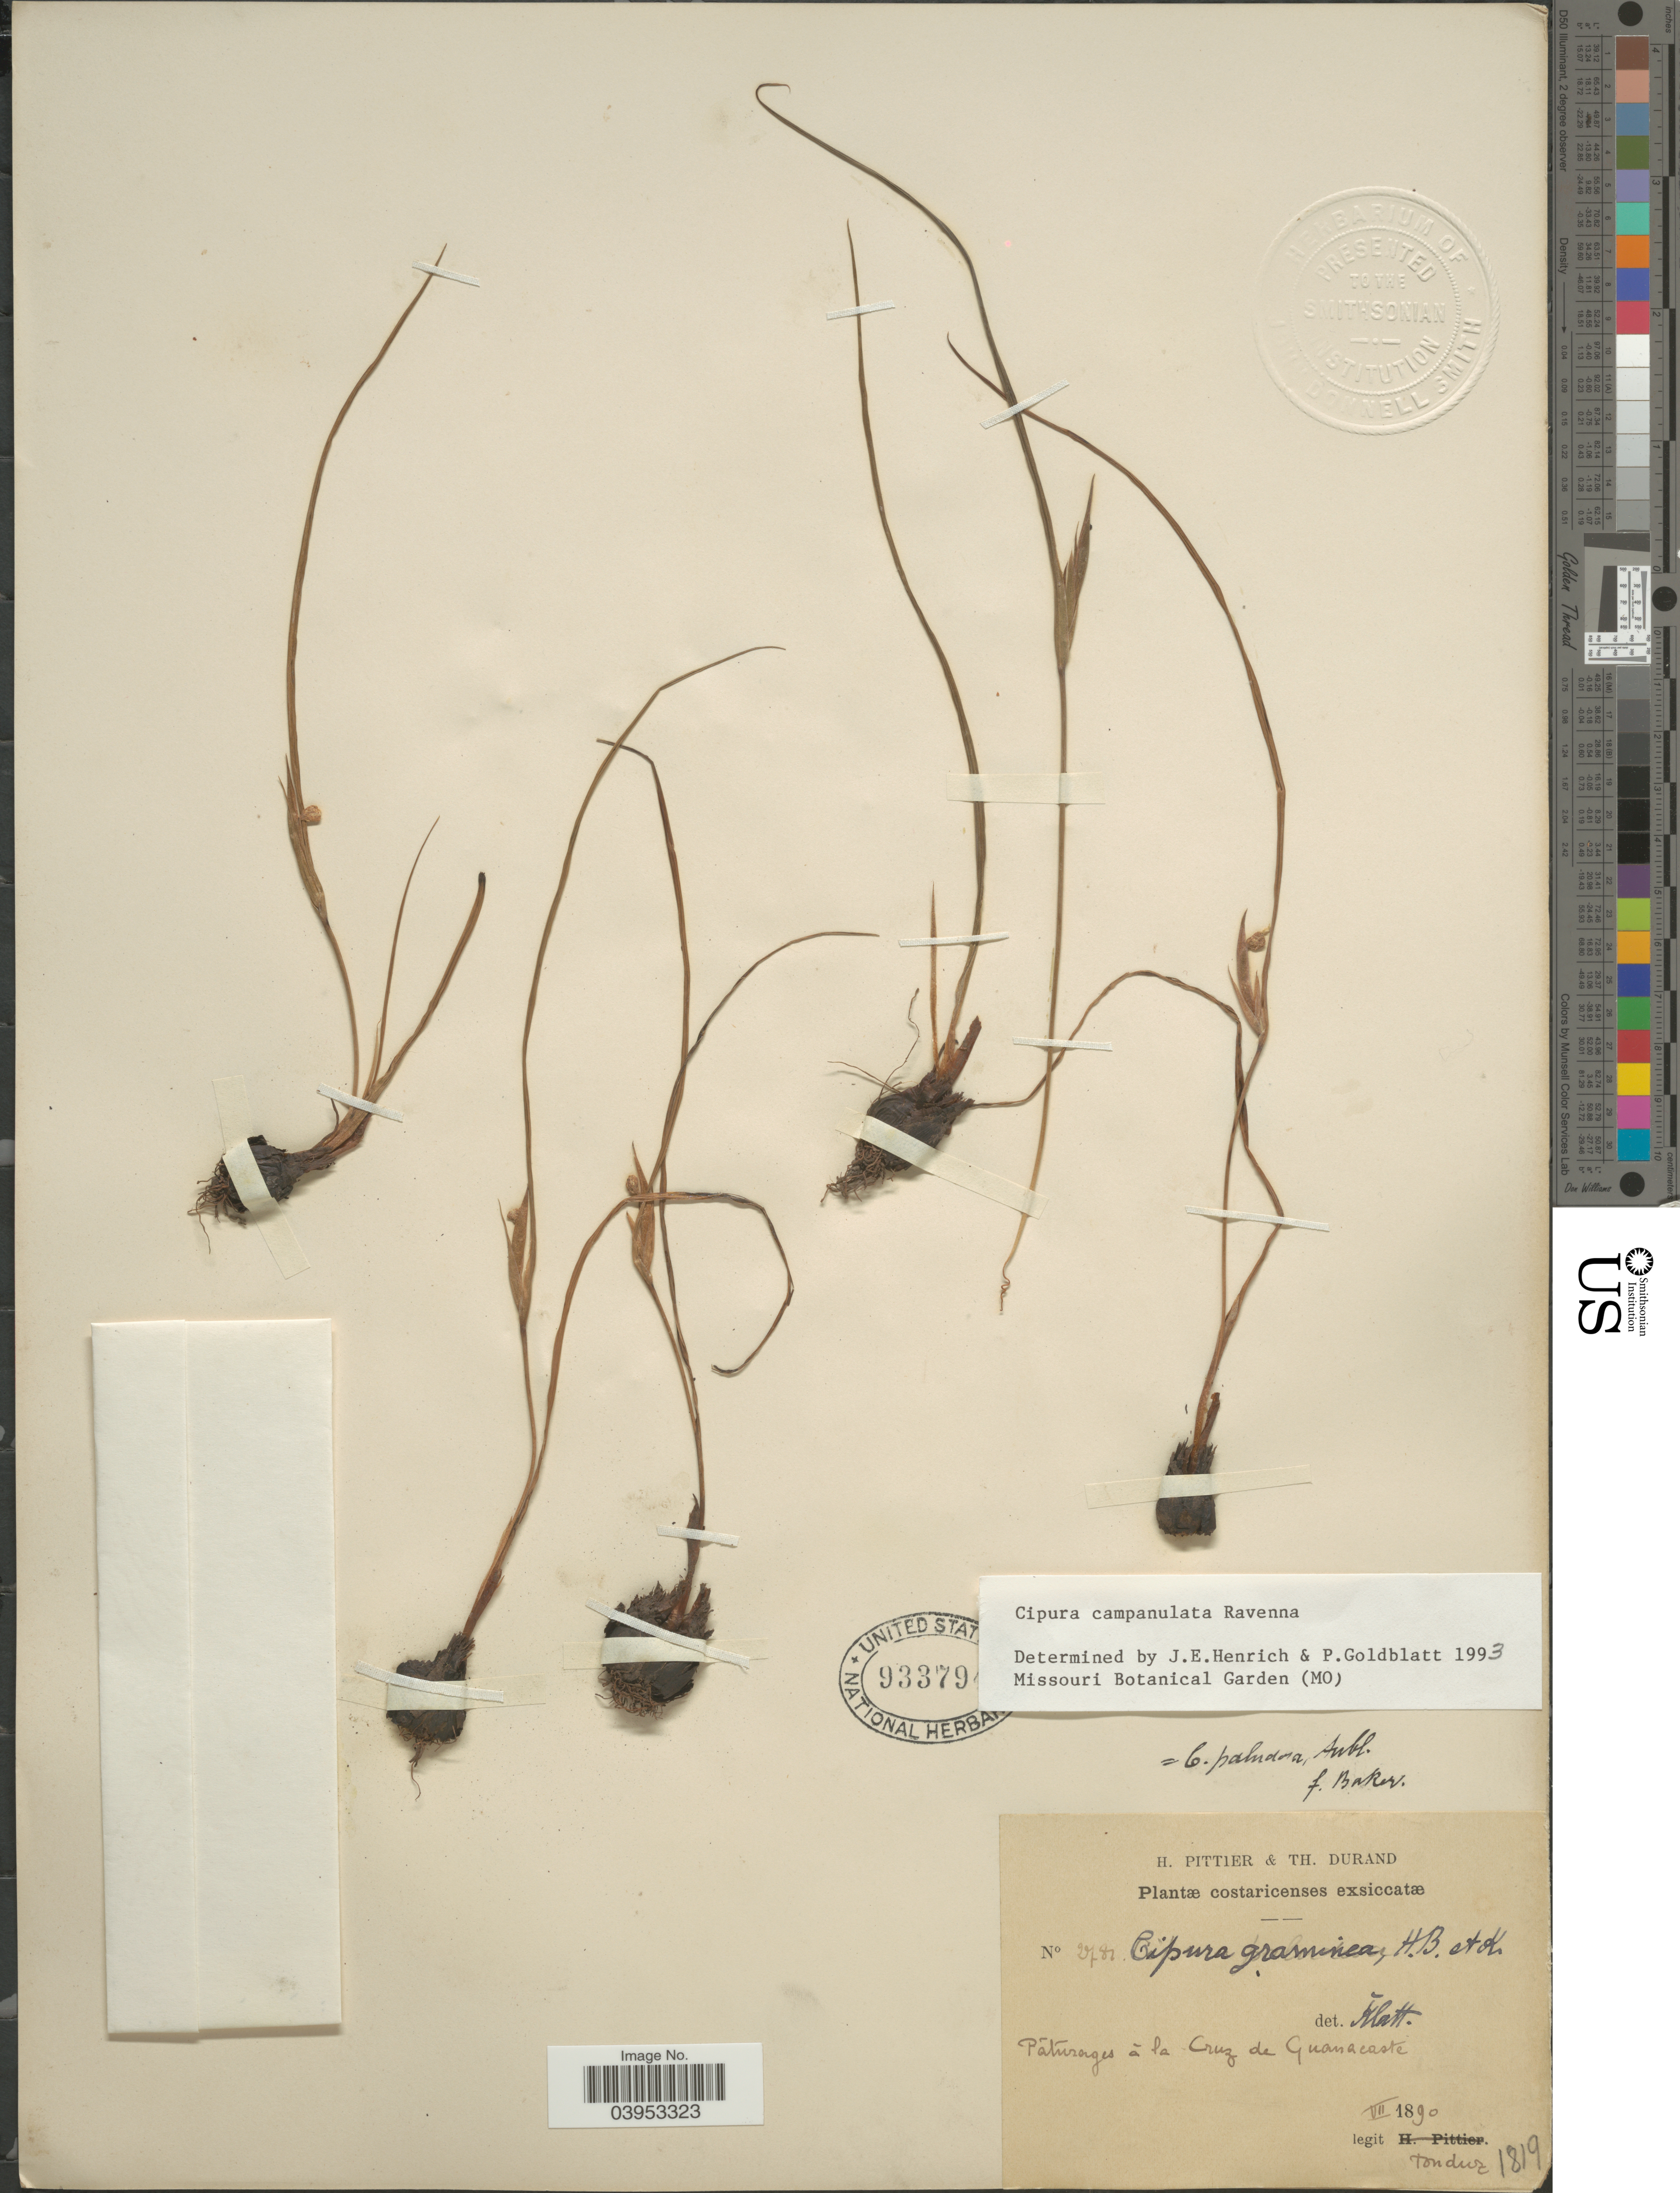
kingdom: Plantae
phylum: Tracheophyta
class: Liliopsida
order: Asparagales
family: Iridaceae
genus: Cipura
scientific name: Cipura campanulata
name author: Ravenna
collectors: Tonduz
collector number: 2781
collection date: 1890-07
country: Costa Rica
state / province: Guanacaste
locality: Páturages á la Cruz de Guanacaste.